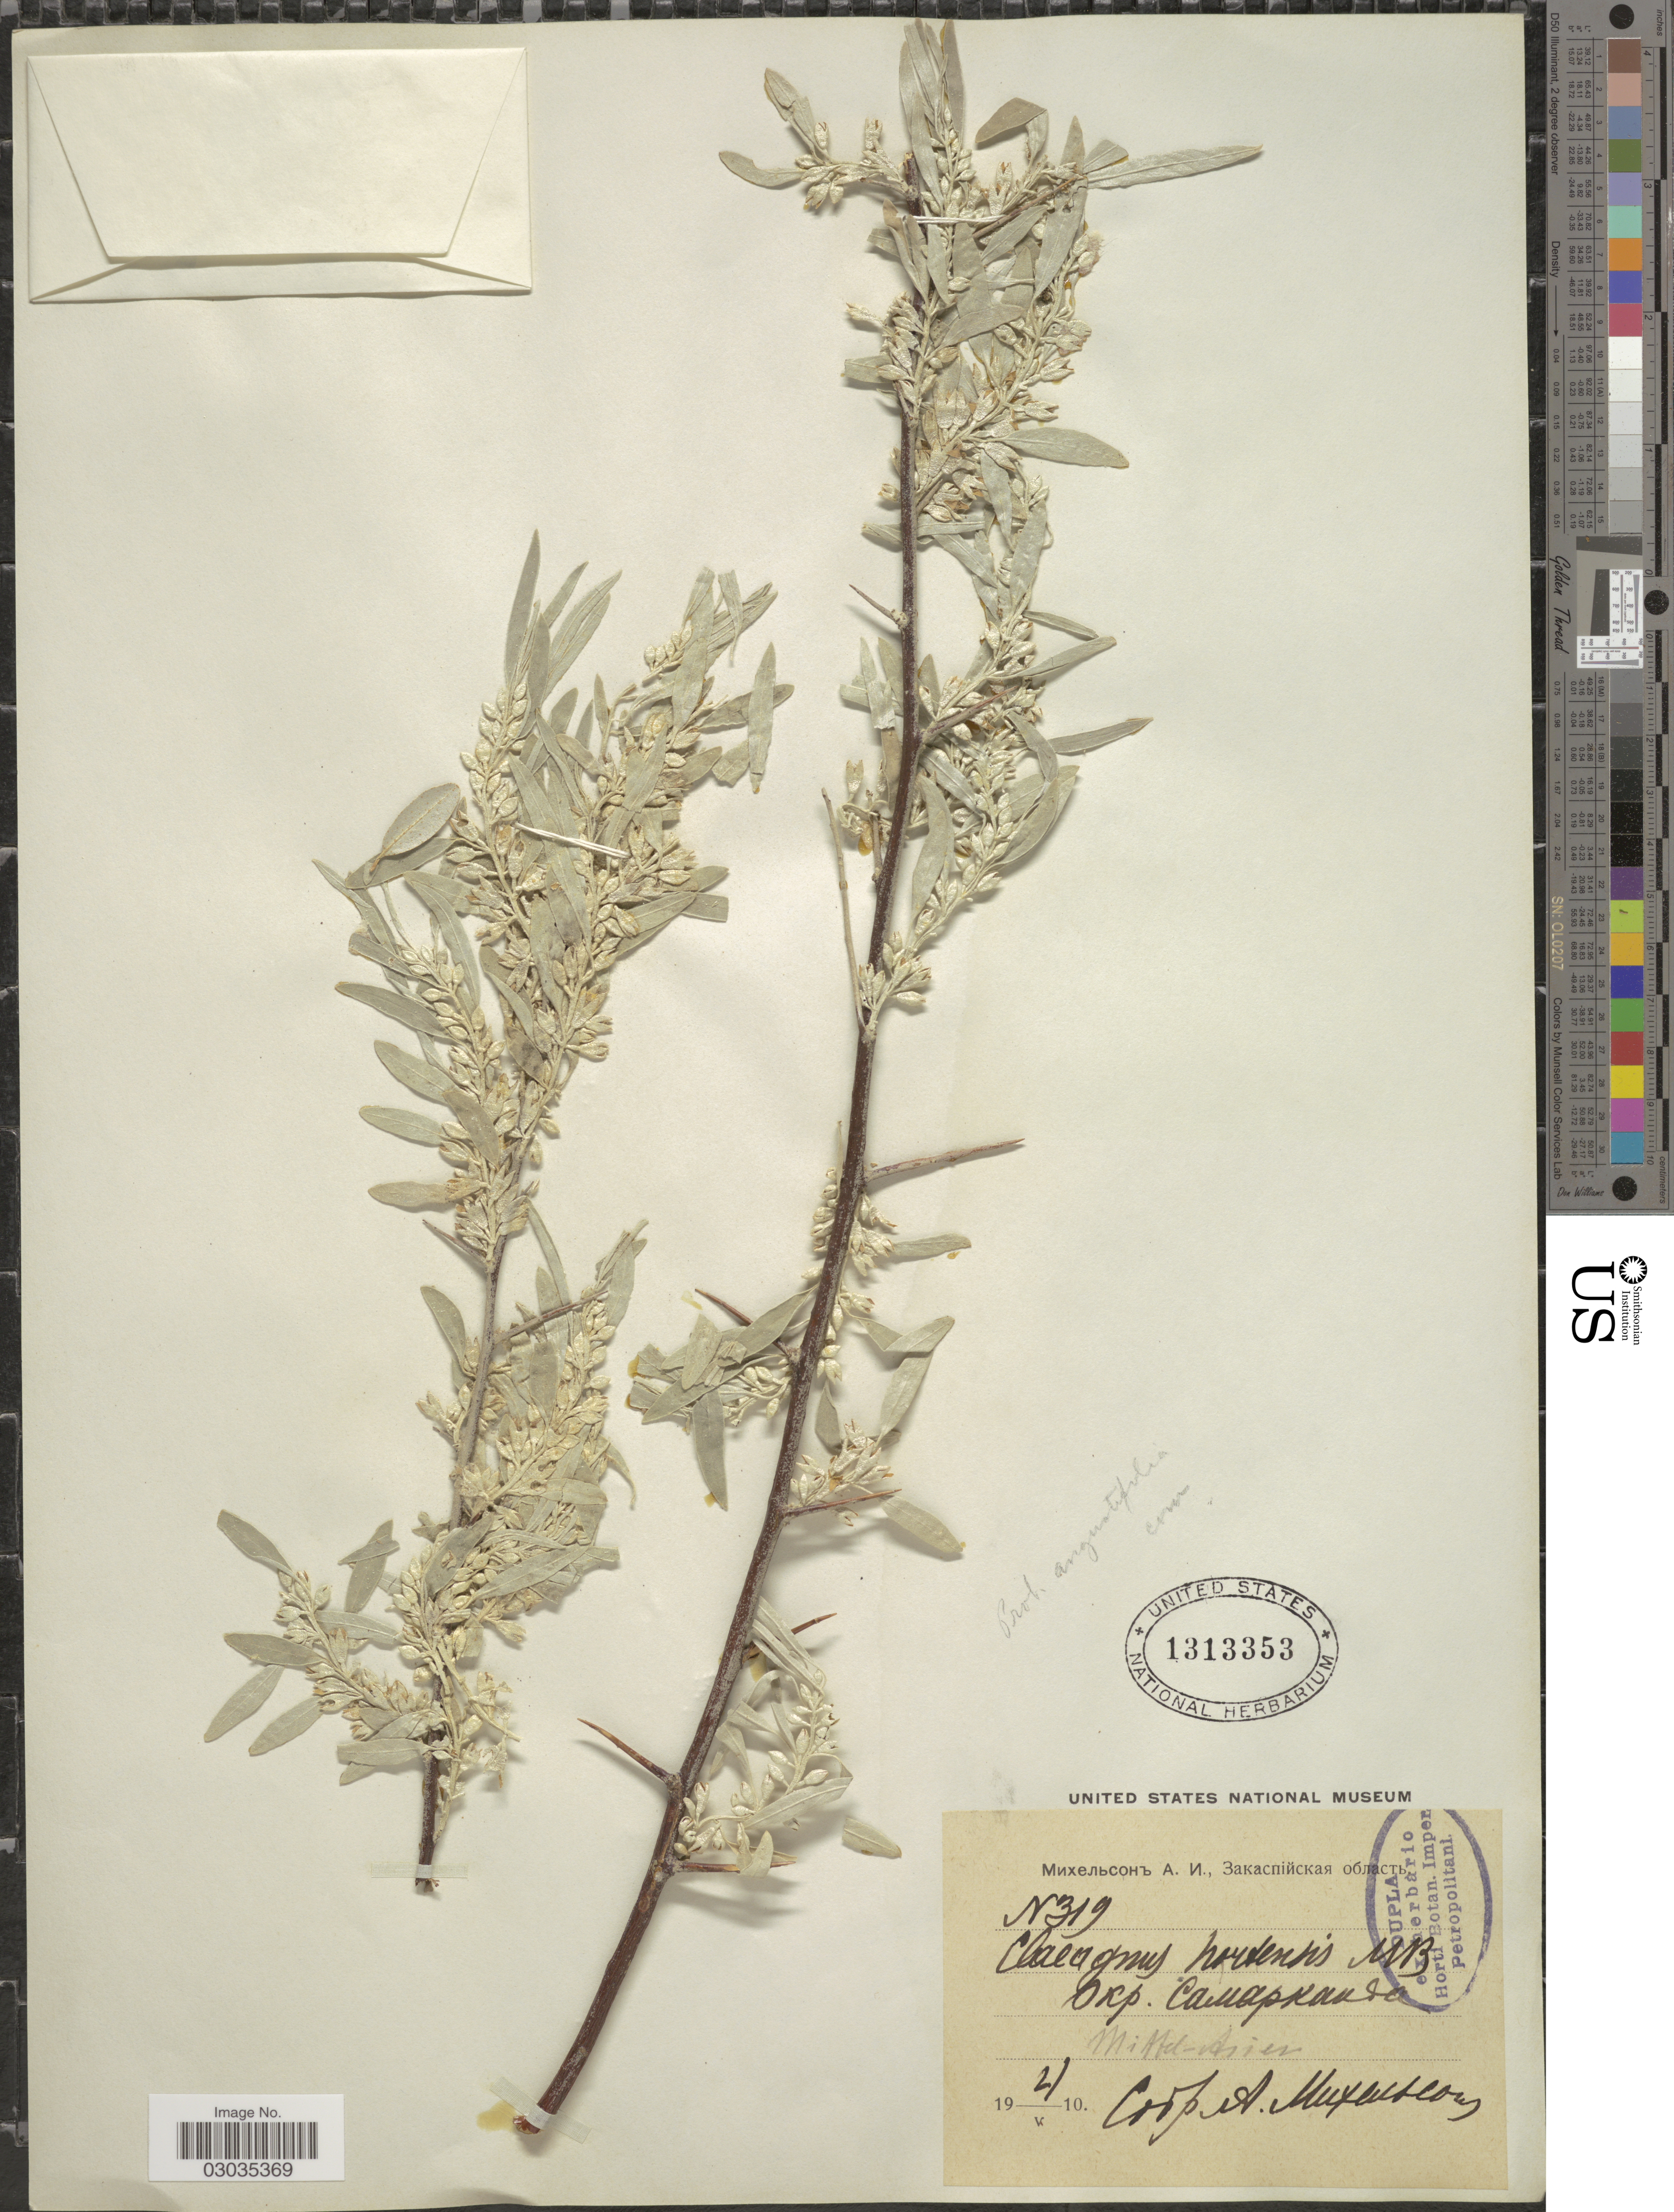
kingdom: Plantae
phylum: Tracheophyta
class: Magnoliopsida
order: Rosales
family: Elaeagnaceae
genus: Elaeagnus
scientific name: Elaeagnus angustifolia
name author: L.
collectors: A. Mikhelson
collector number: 319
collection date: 1910-04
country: Uzbekistan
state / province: Samarqand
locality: Vicinity of Samarqand.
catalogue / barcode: US 1313353